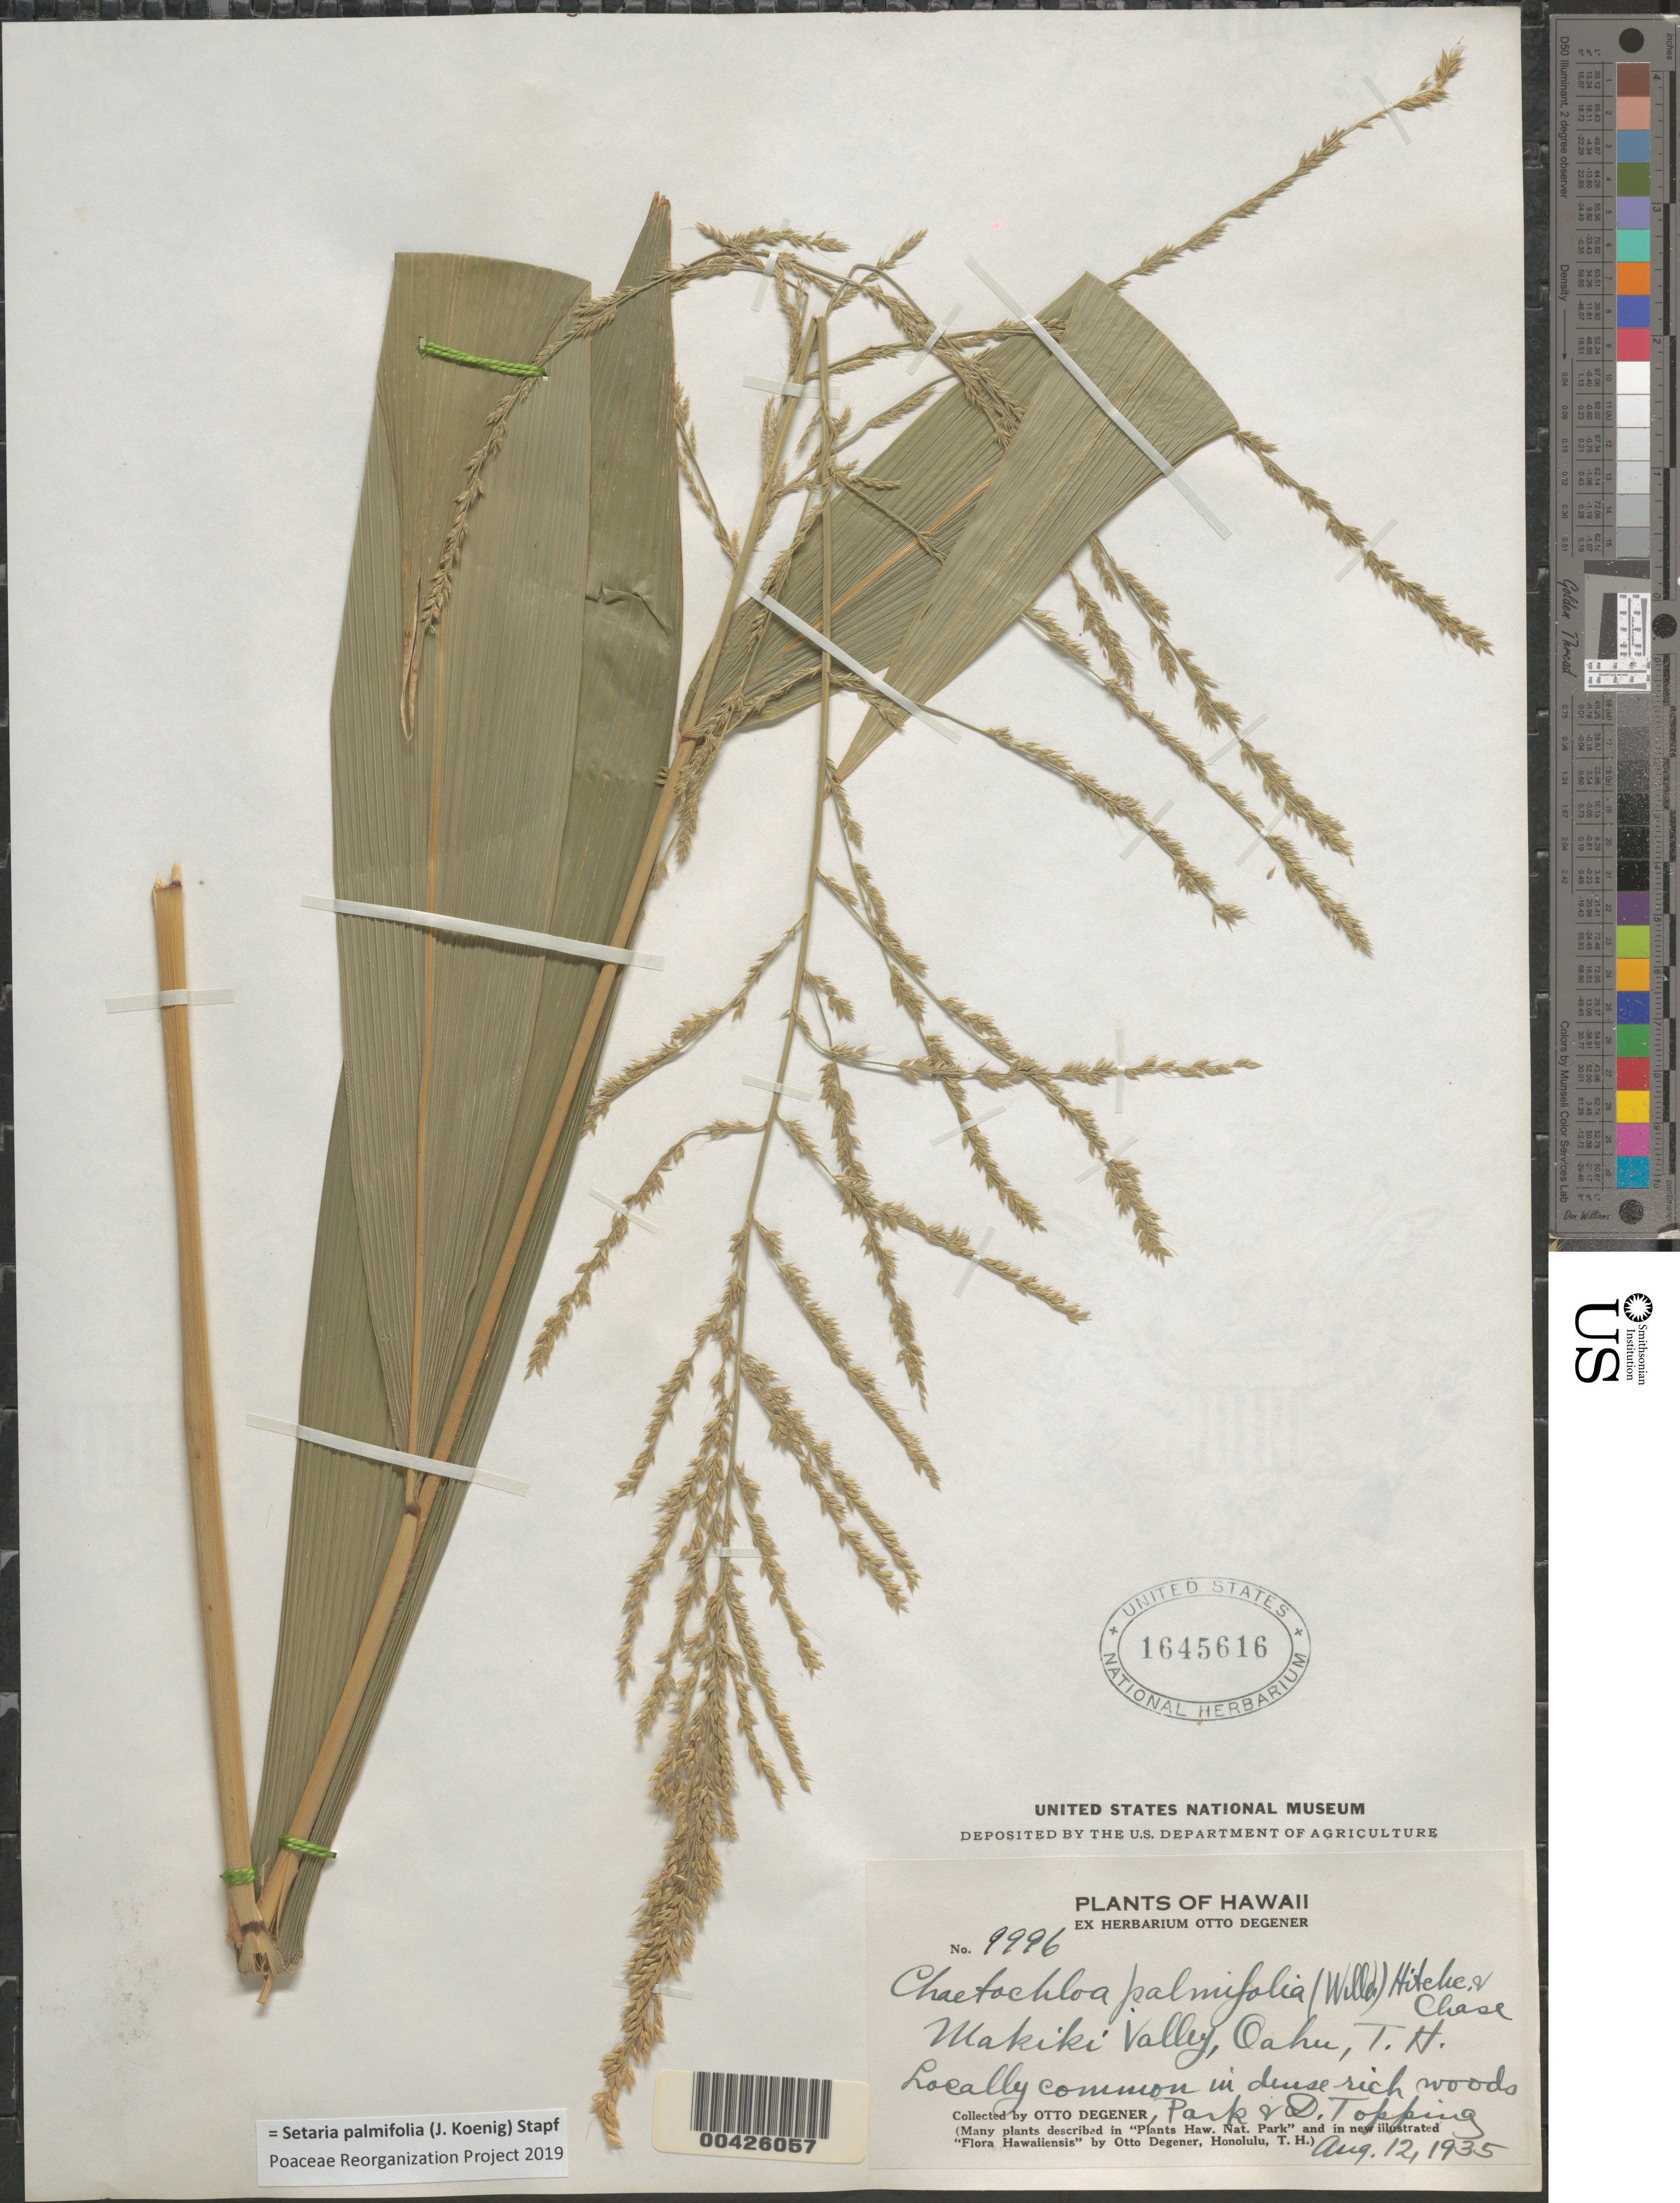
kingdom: Plantae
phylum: Tracheophyta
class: Liliopsida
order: Poales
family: Poaceae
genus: Setaria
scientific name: Setaria palmifolia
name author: (J. Koenig) Stapf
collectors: O. Degener, Park & D. L. Topping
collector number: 9996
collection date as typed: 12 Aug 1935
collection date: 1935-08-12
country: United States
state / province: Hawaii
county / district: Honolulu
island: Oahu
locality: Makiki Valley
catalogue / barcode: US 1645616